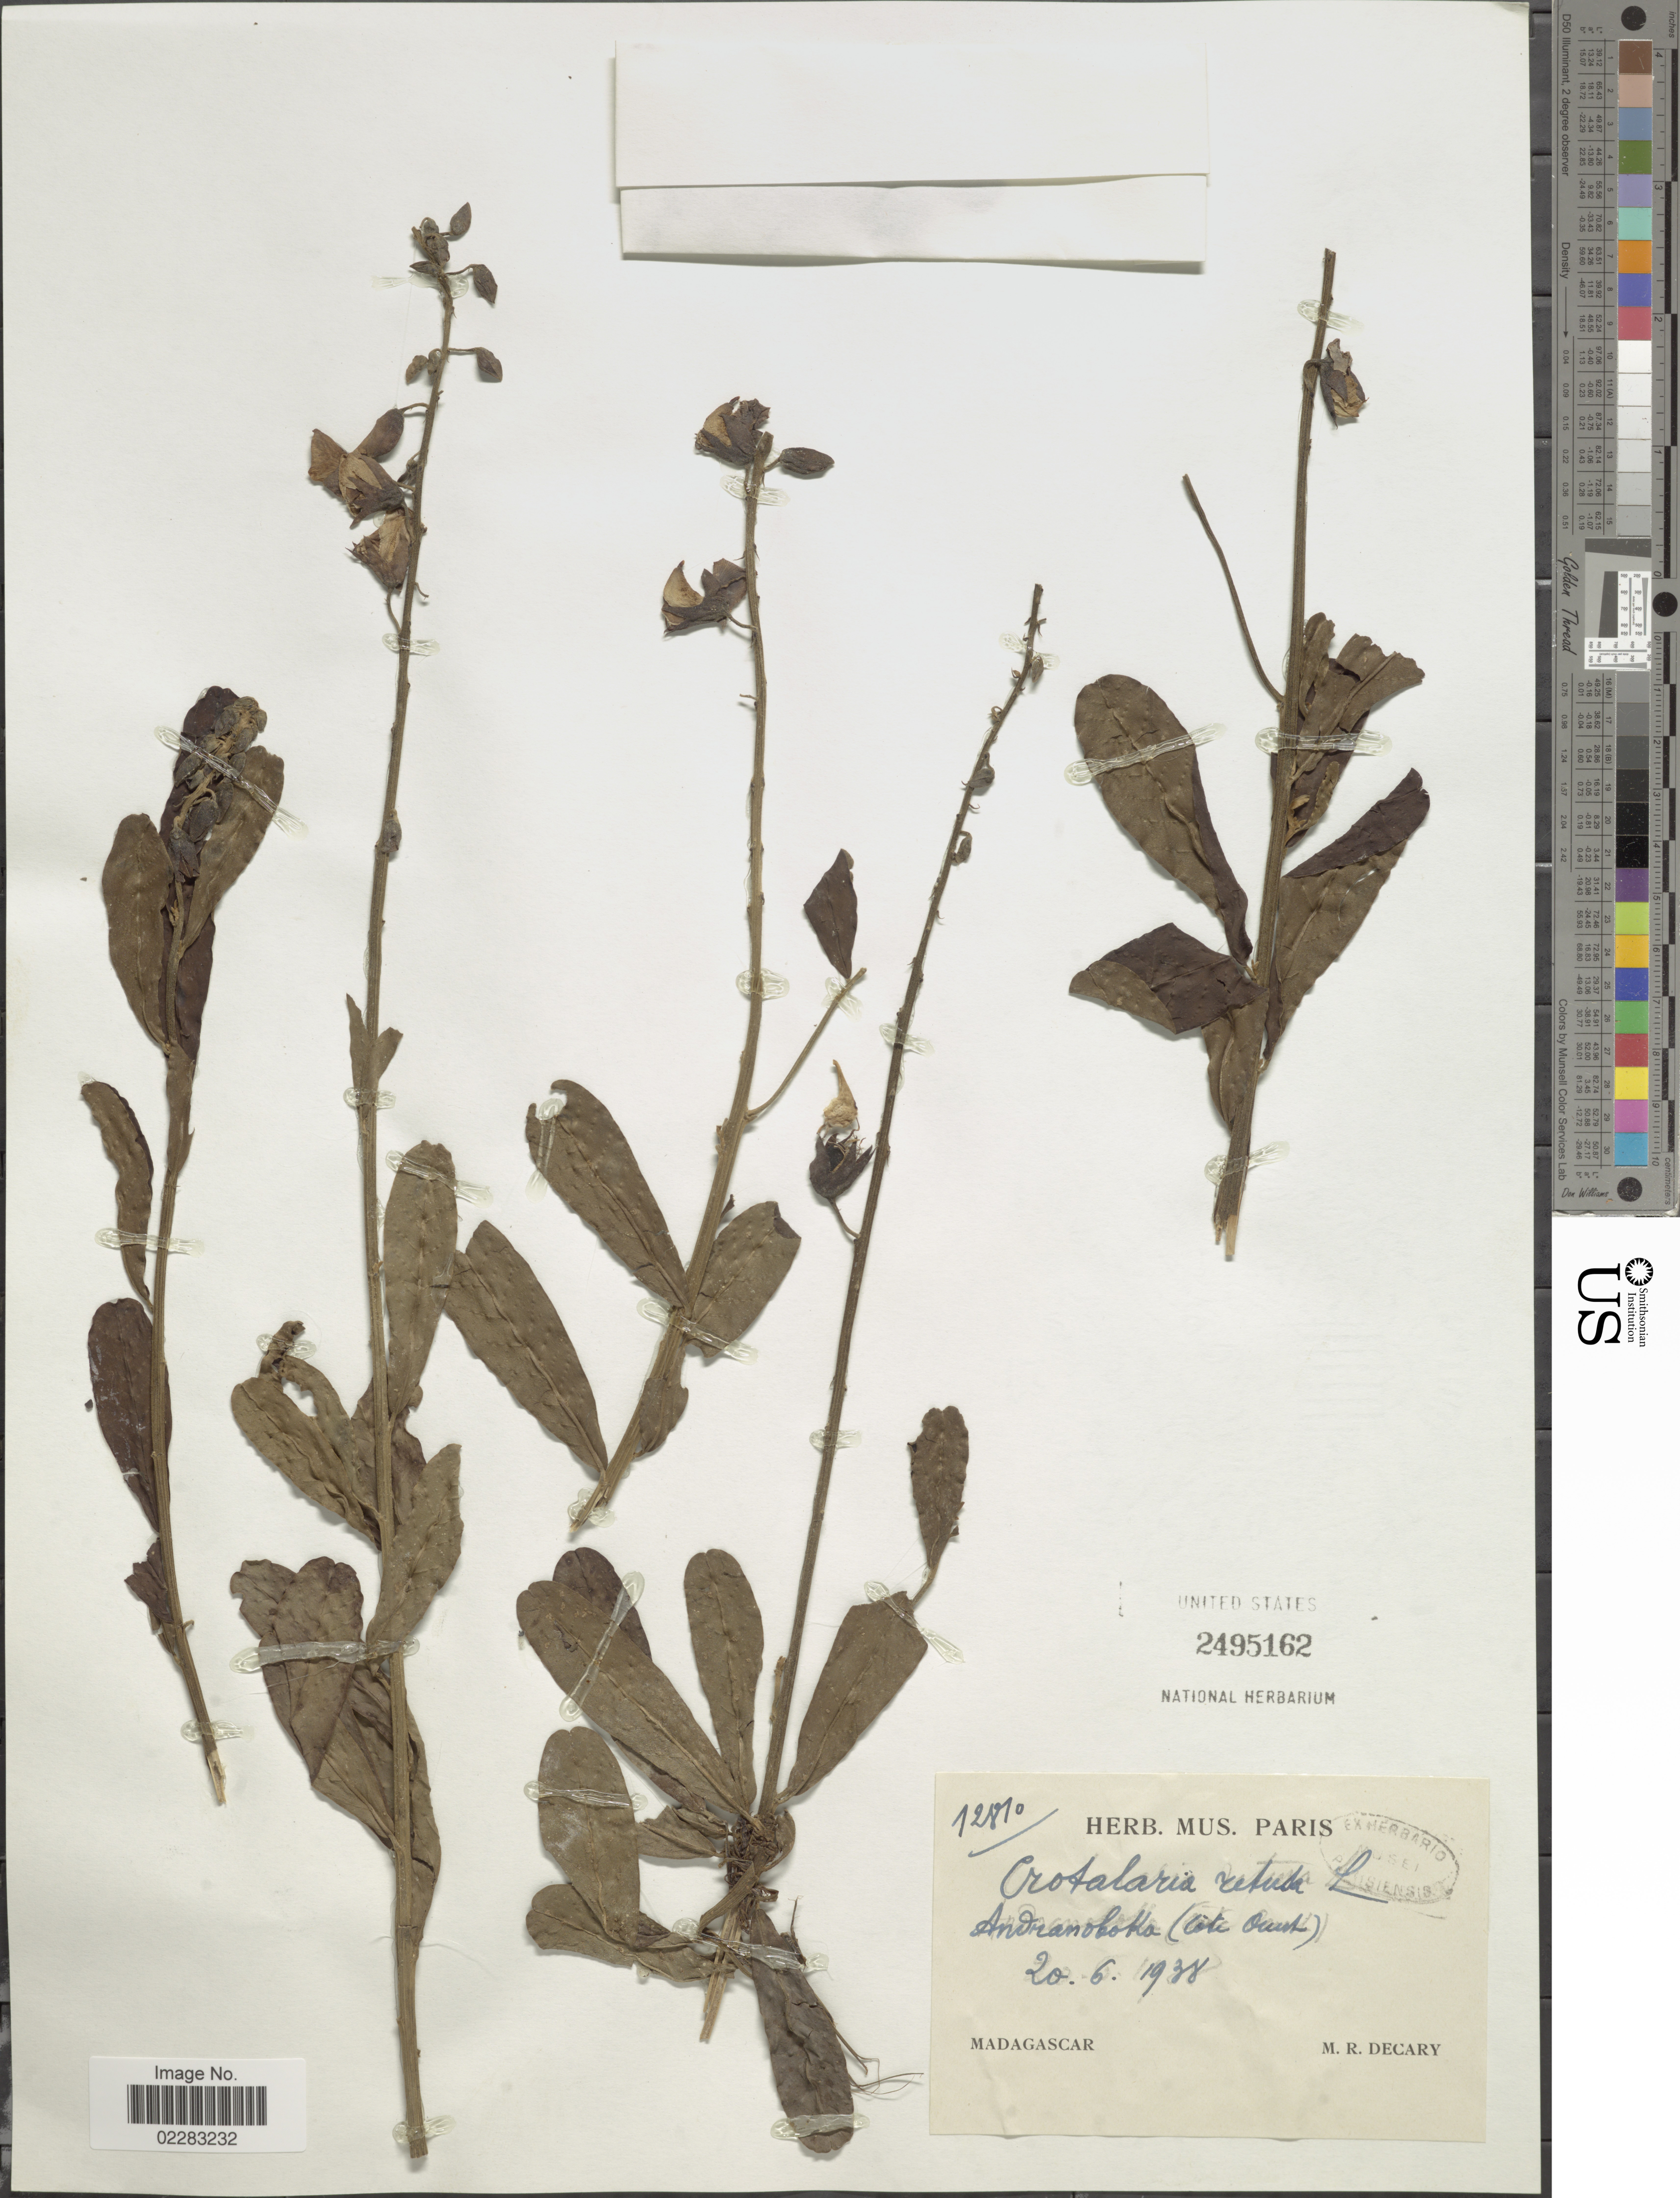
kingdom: Plantae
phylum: Tracheophyta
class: Magnoliopsida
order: Fabales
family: Fabaceae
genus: Crotalaria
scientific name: Crotalaria retusa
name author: L.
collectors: R. Decary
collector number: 12810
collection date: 1938-06-20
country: Madagascar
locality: Andranoboka (côte ouest) [western coast]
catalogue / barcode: US 2495162